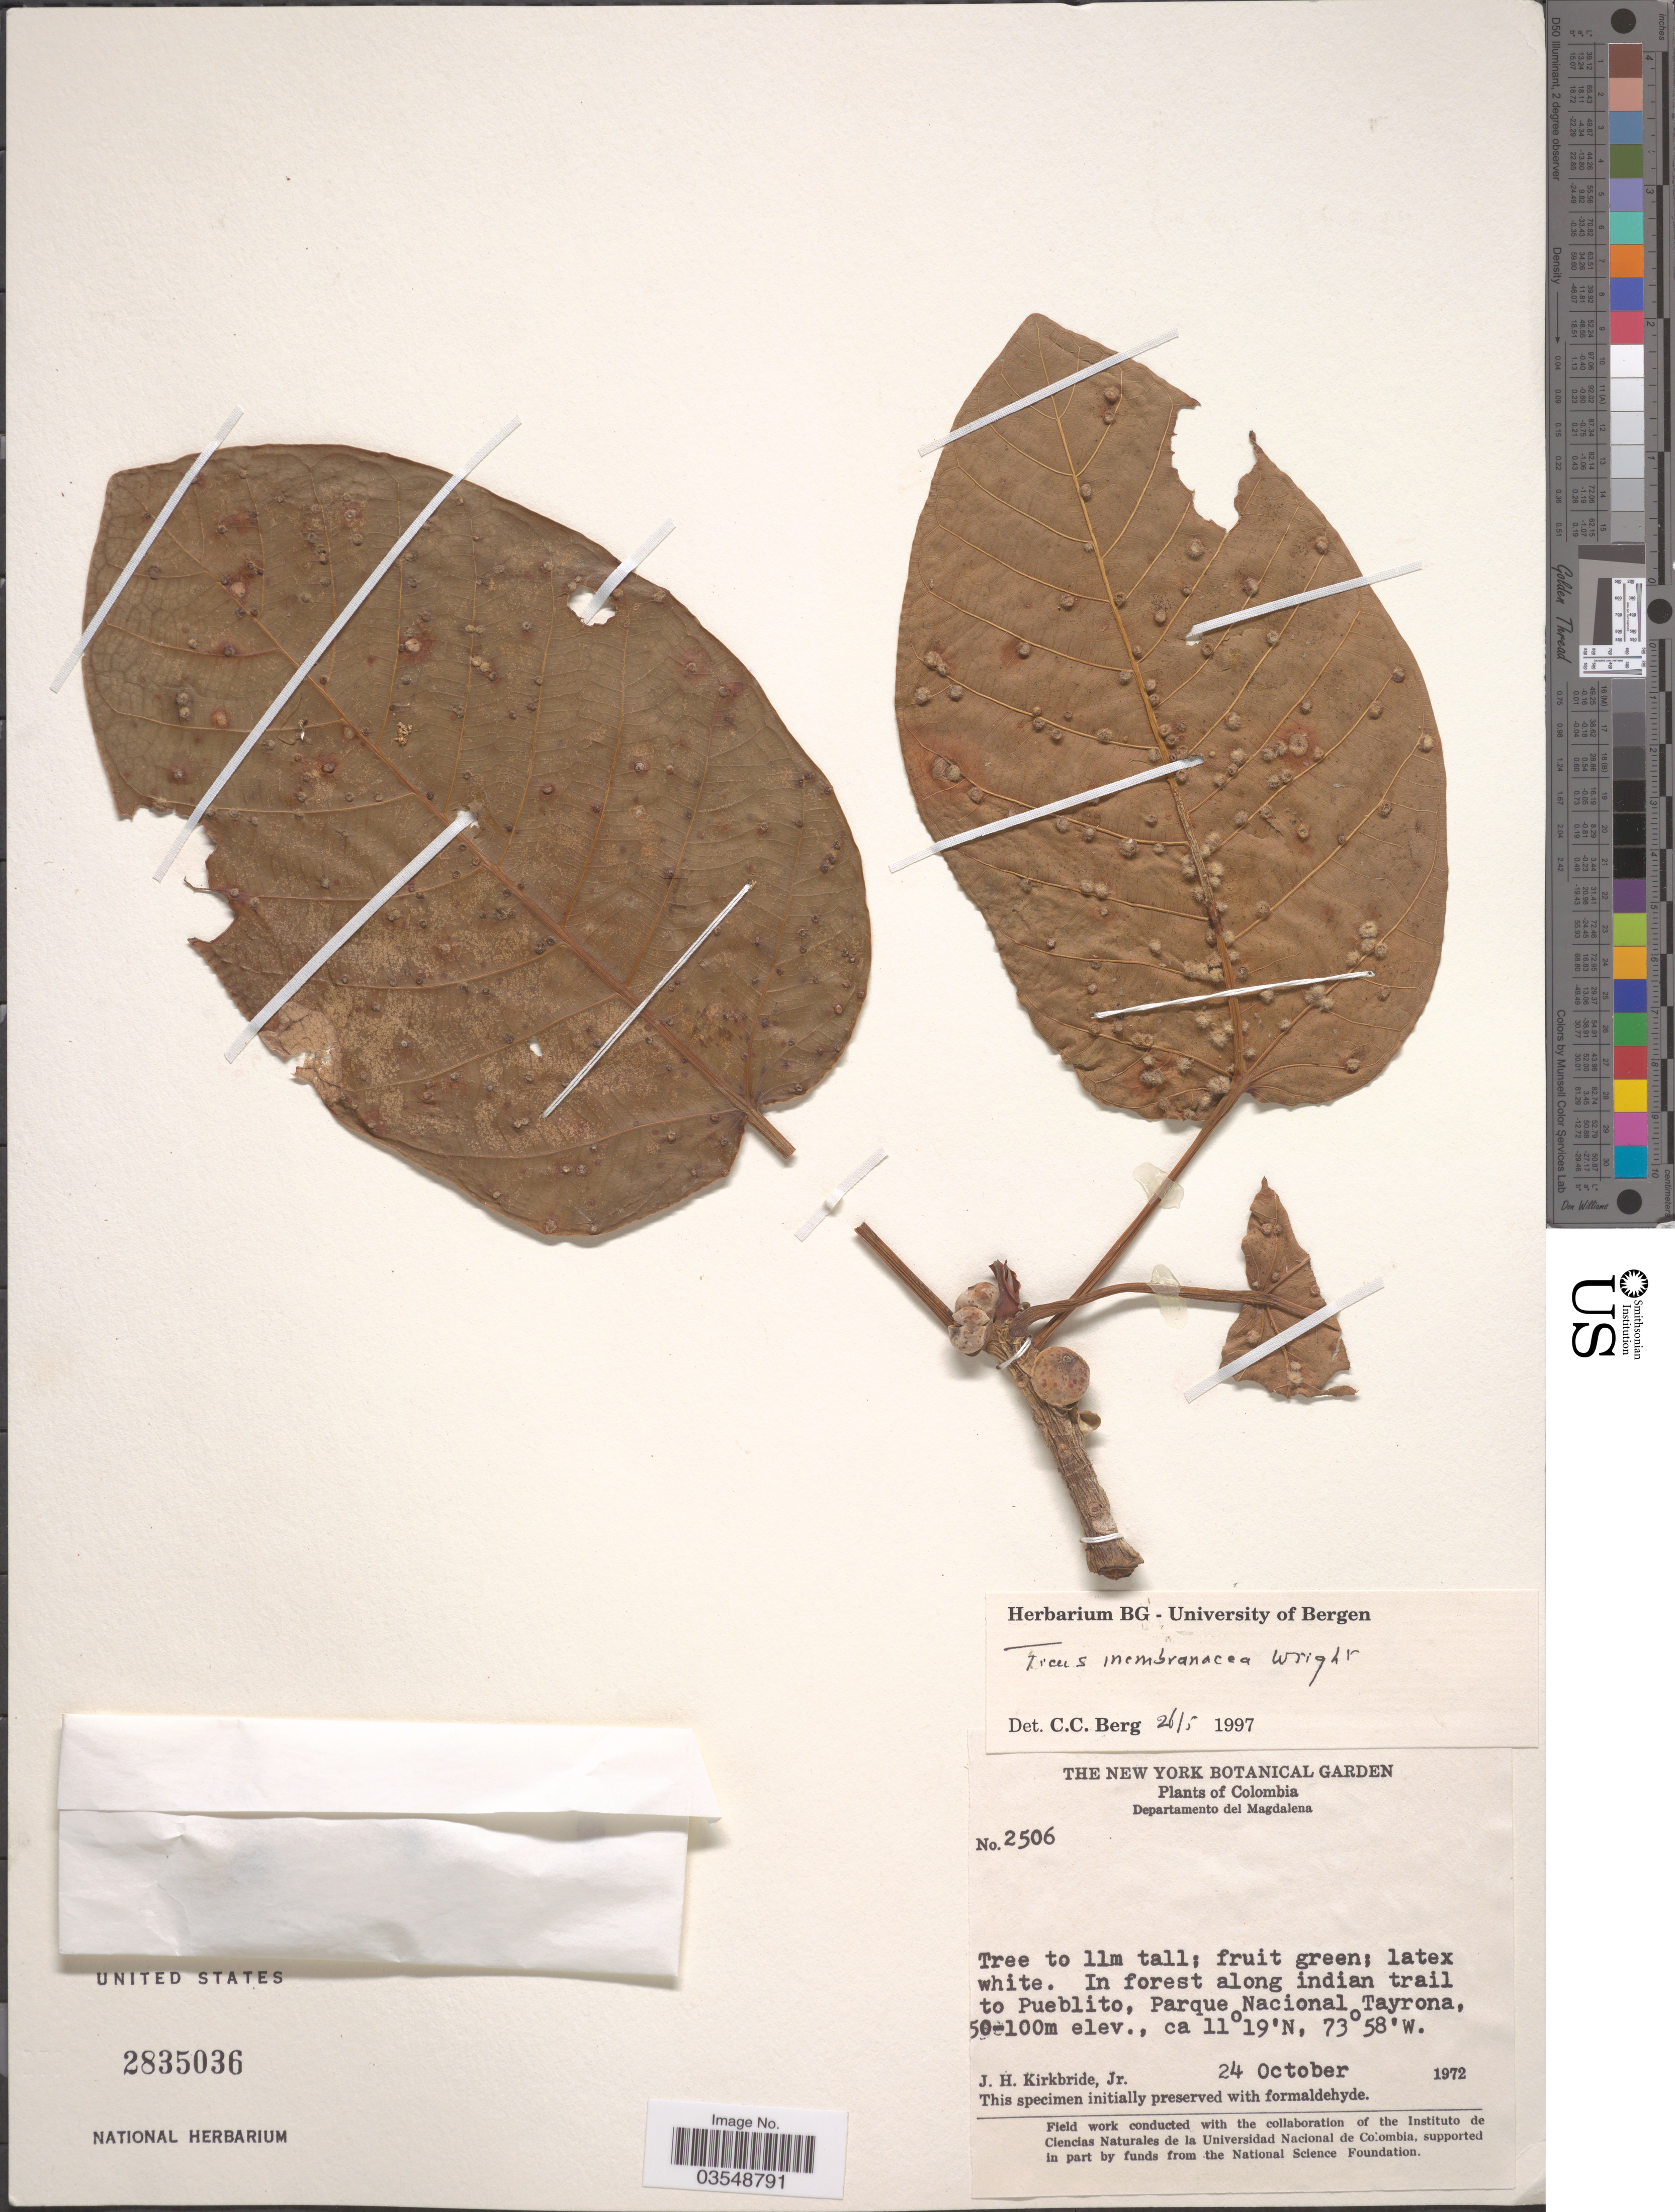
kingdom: Plantae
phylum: Tracheophyta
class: Magnoliopsida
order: Rosales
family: Moraceae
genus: Ficus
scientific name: Ficus membranacea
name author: C. Wright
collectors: J. H. Kirkbride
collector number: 2506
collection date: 1972-10-24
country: Colombia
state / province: Magdalena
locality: Departamento del Magdalena. in forest along indian trail to Pueblit, Parque Nacional Tayrona.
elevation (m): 50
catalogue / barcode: US 2835036